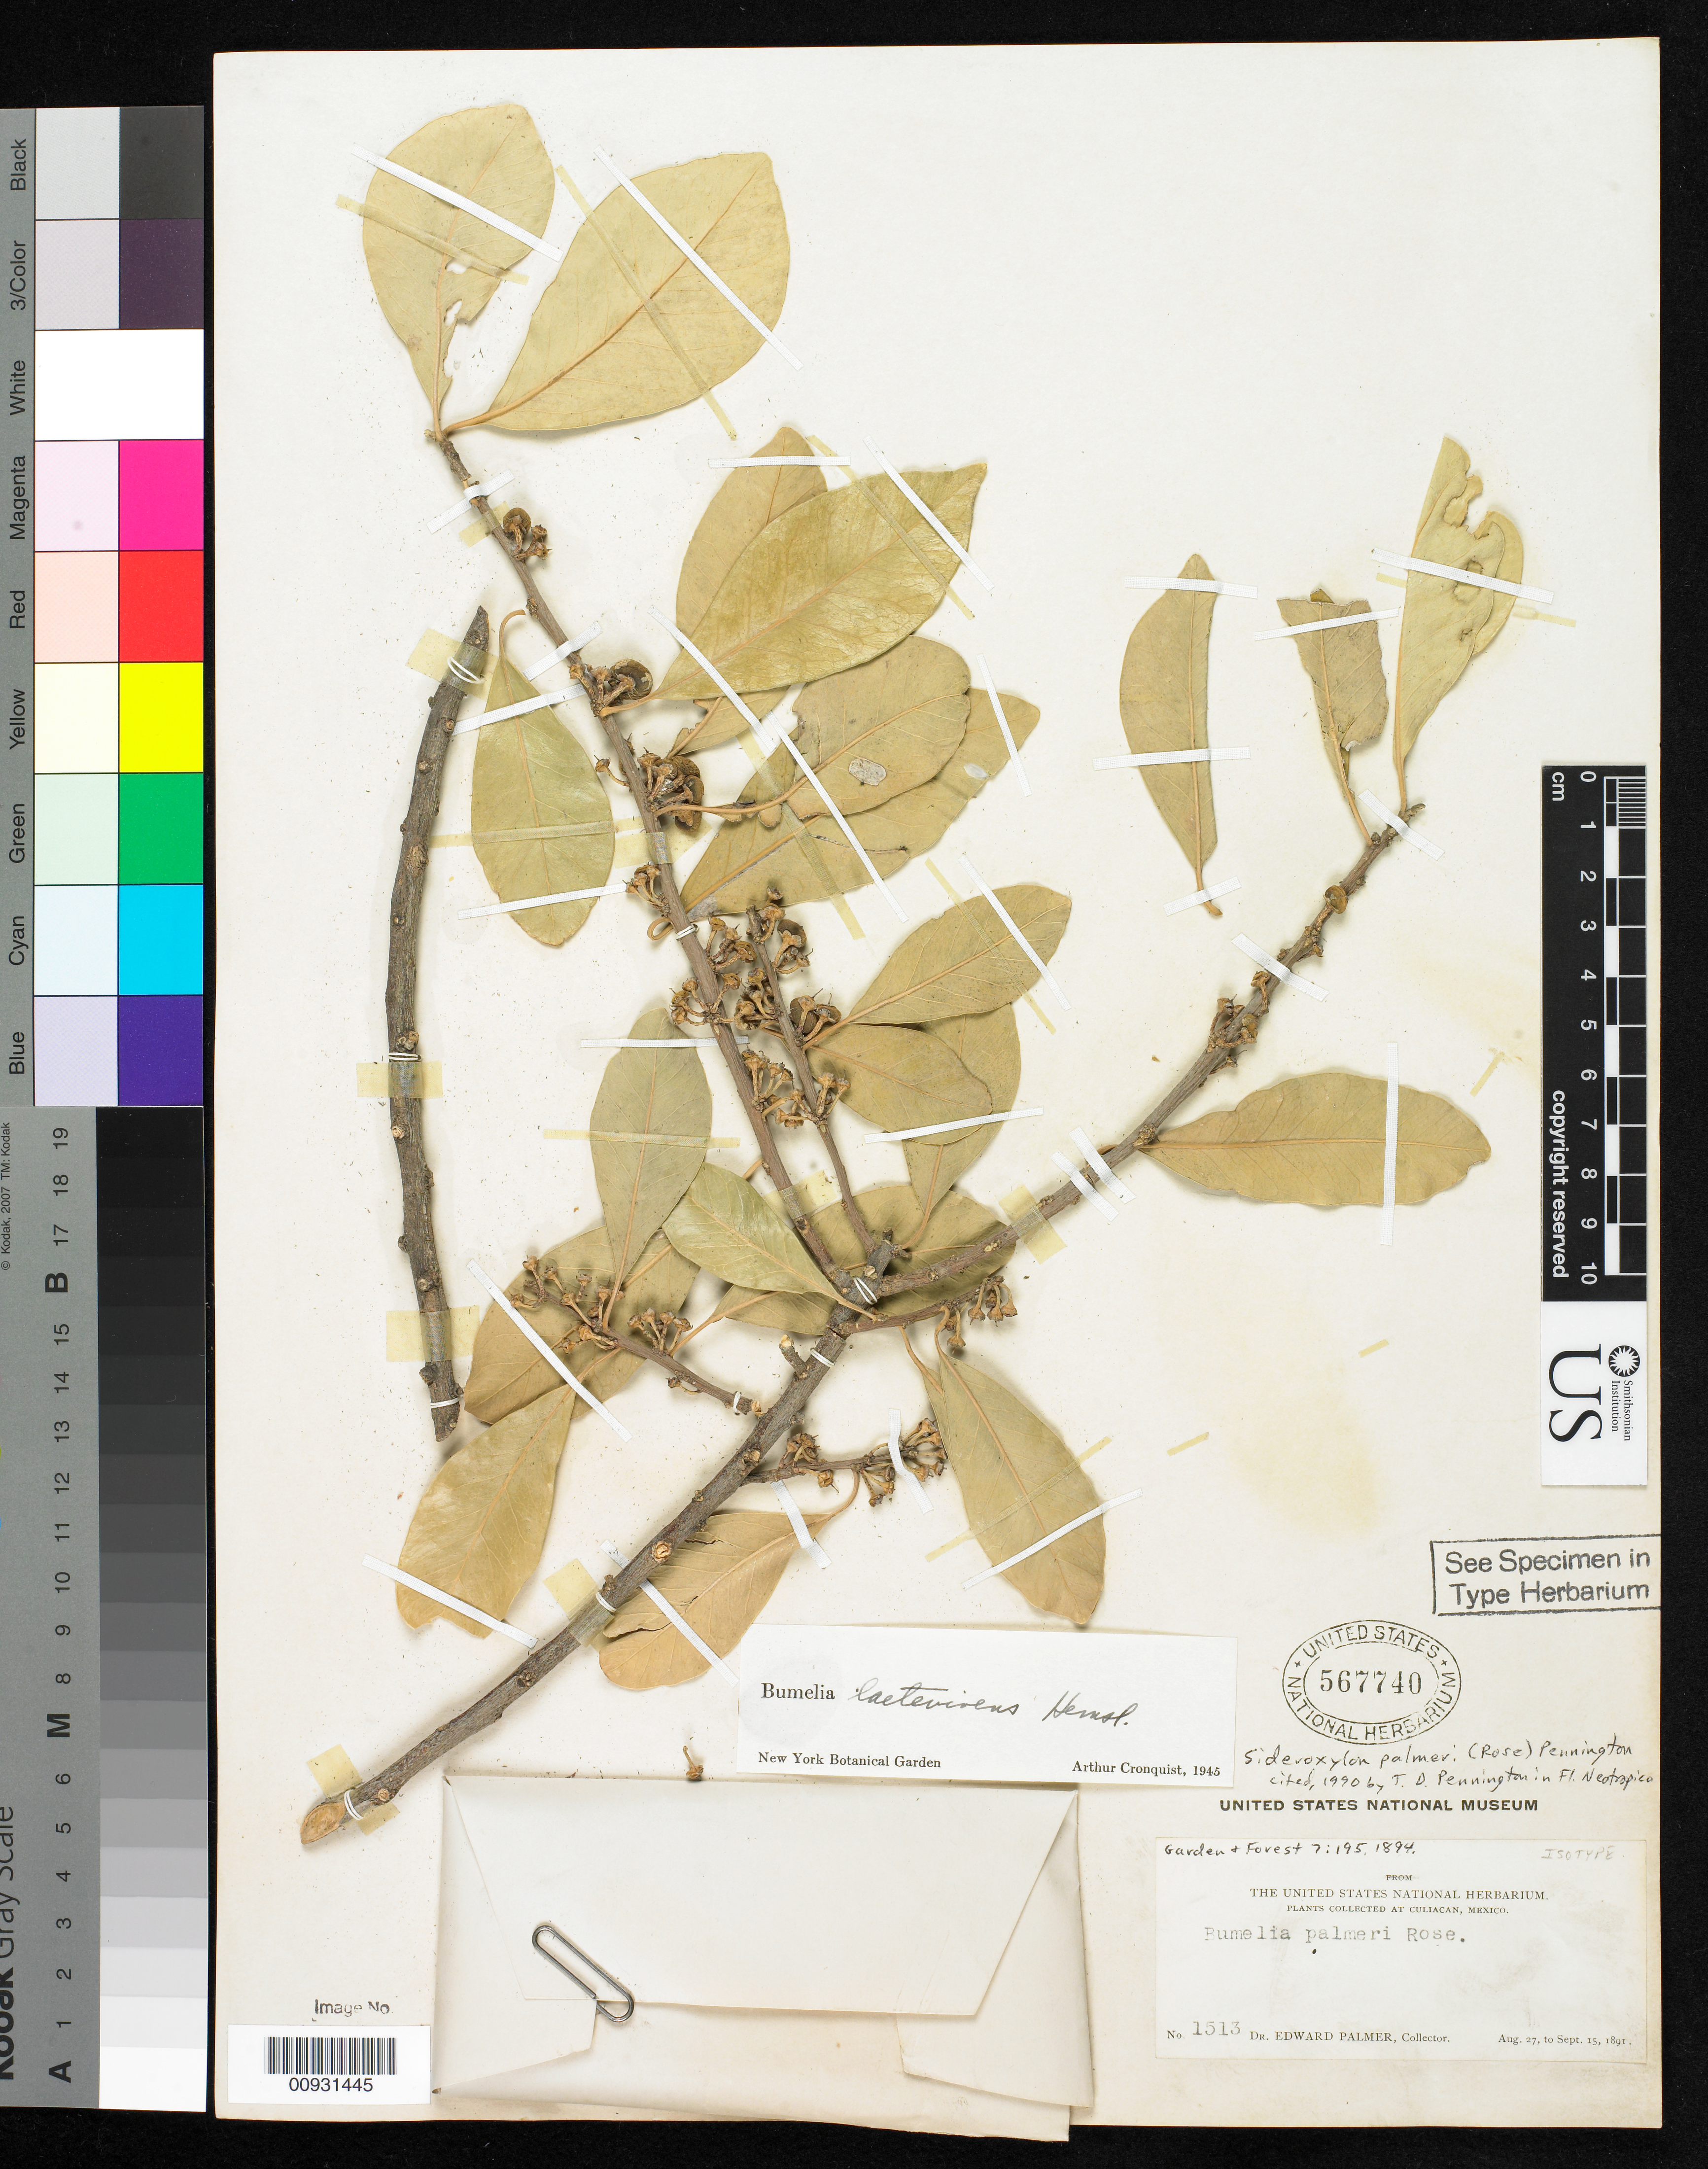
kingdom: Plantae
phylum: Tracheophyta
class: Magnoliopsida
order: Ericales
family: Sapotaceae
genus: Bumelia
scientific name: Bumelia palmeri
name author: Rose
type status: Isotype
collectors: E. Palmer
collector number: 1513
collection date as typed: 27 Aug 1891 to 15 Sep 1891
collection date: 1891-08-27/1891-09-15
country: Mexico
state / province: Sinaloa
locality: Culiacán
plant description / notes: Pennington (1990, Fl. Neotrop.) cites holotype at GH, but unclear why.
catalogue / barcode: US 567740